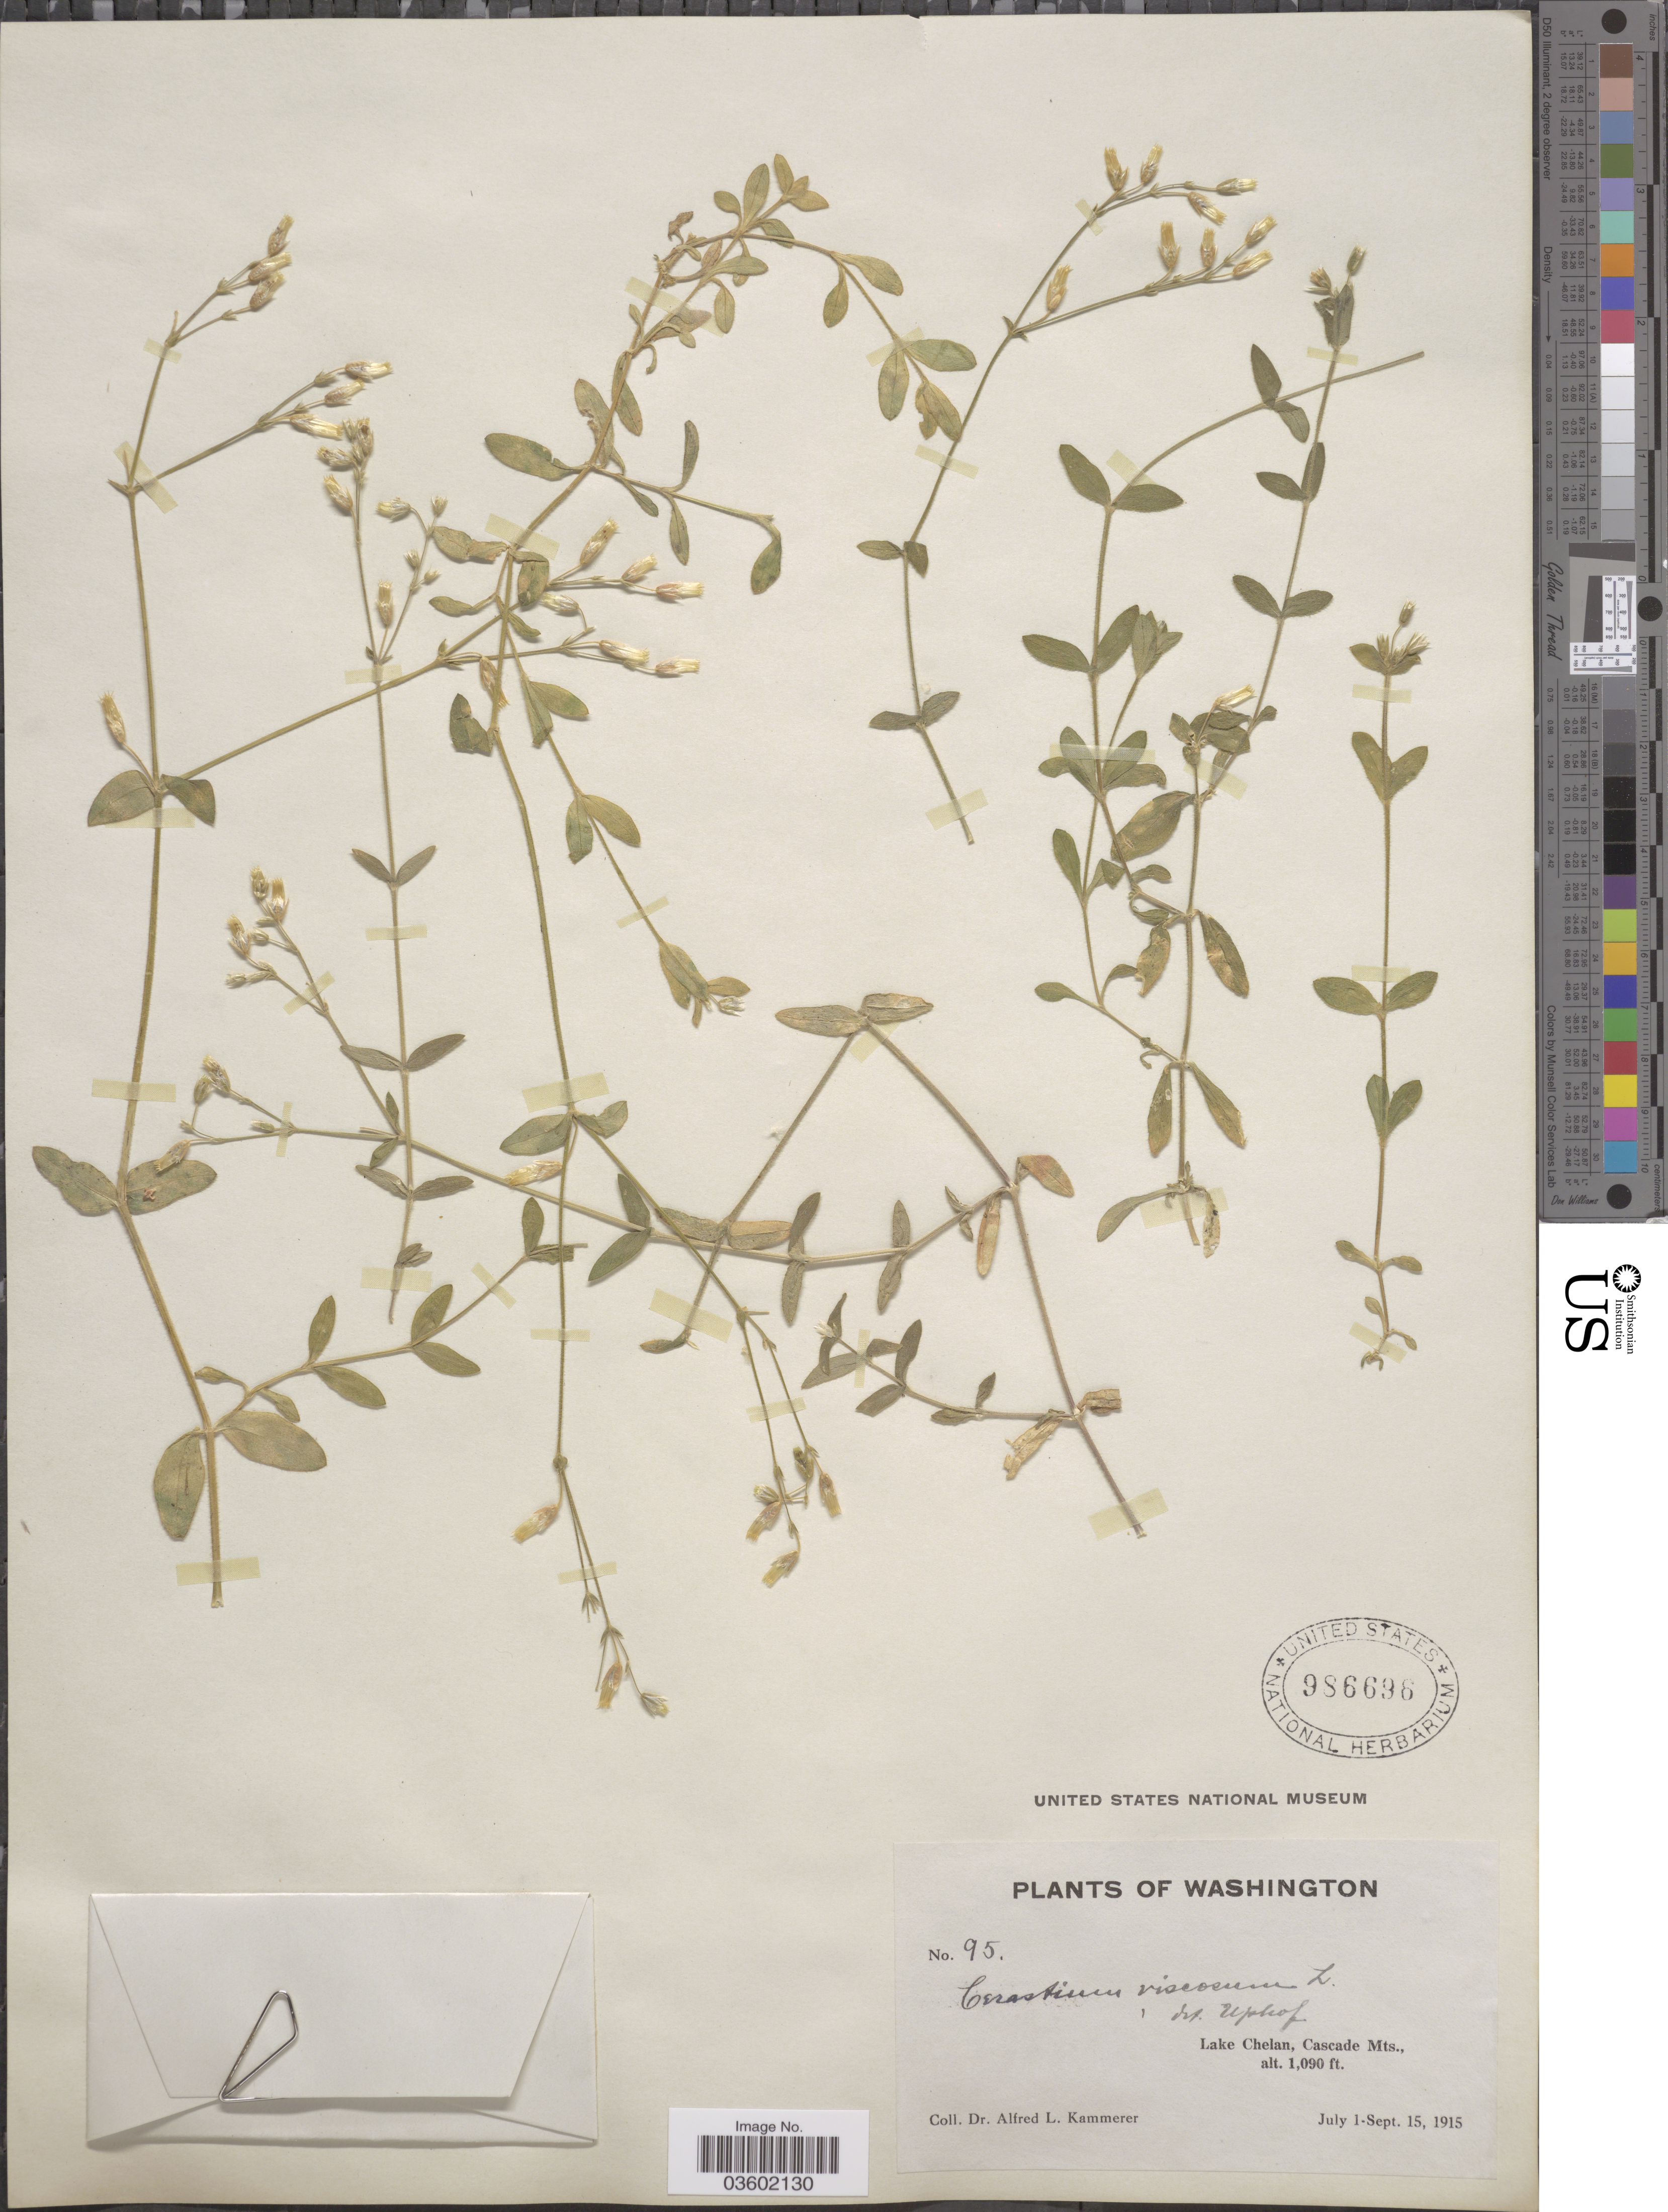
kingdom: Plantae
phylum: Tracheophyta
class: Magnoliopsida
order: Caryophyllales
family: Caryophyllaceae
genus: Cerastium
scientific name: Cerastium vulgatum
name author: L.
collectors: A. Kammerer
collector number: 95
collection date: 1915-07-01/1915-09-15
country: United States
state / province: Washington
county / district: Chelan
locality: Lake Chelan, Cascade Mts.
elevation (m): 332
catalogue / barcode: US 986696